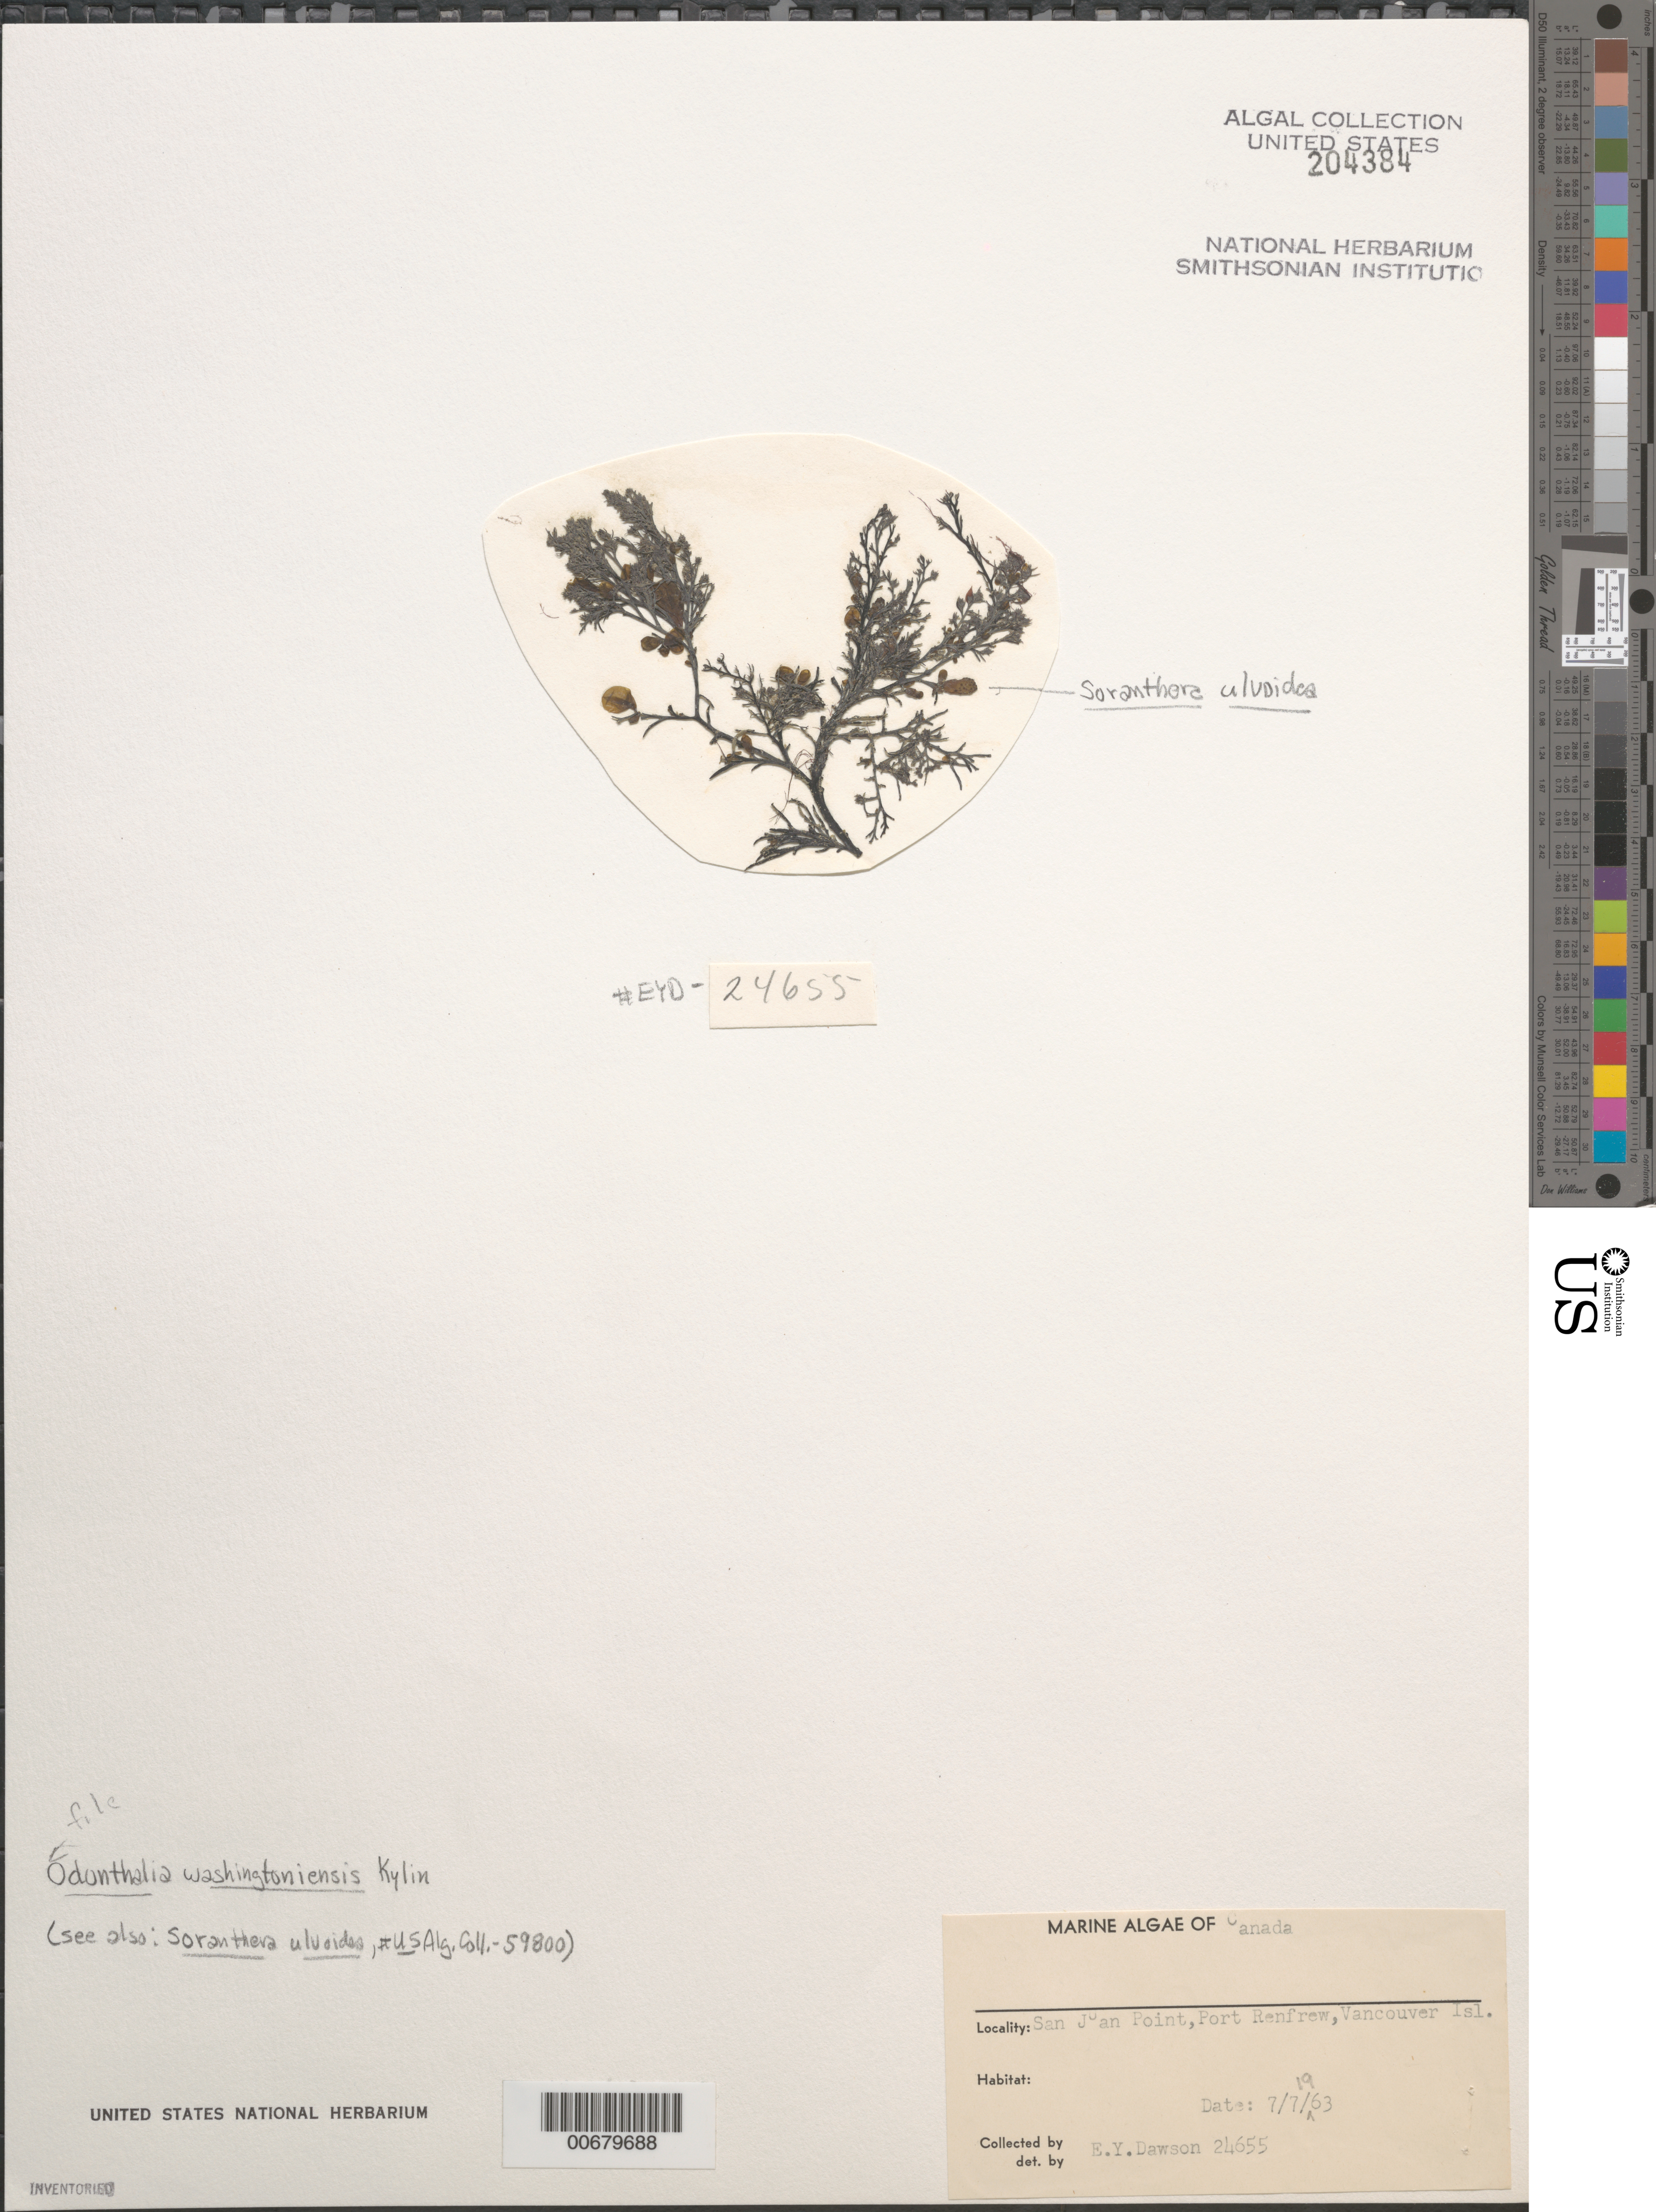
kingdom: Plantae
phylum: Rhodophyta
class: Florideophyceae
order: Ceramiales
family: Rhodomelaceae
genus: Odonthalia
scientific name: Odonthalia washingtoniensis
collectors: E. Y. Dawson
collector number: EYD 24655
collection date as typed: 07 Jul 1963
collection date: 1963-07-07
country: Canada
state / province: British Columbia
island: Vancouver Island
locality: San Juan Point, Port Renfrew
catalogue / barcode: US 204384